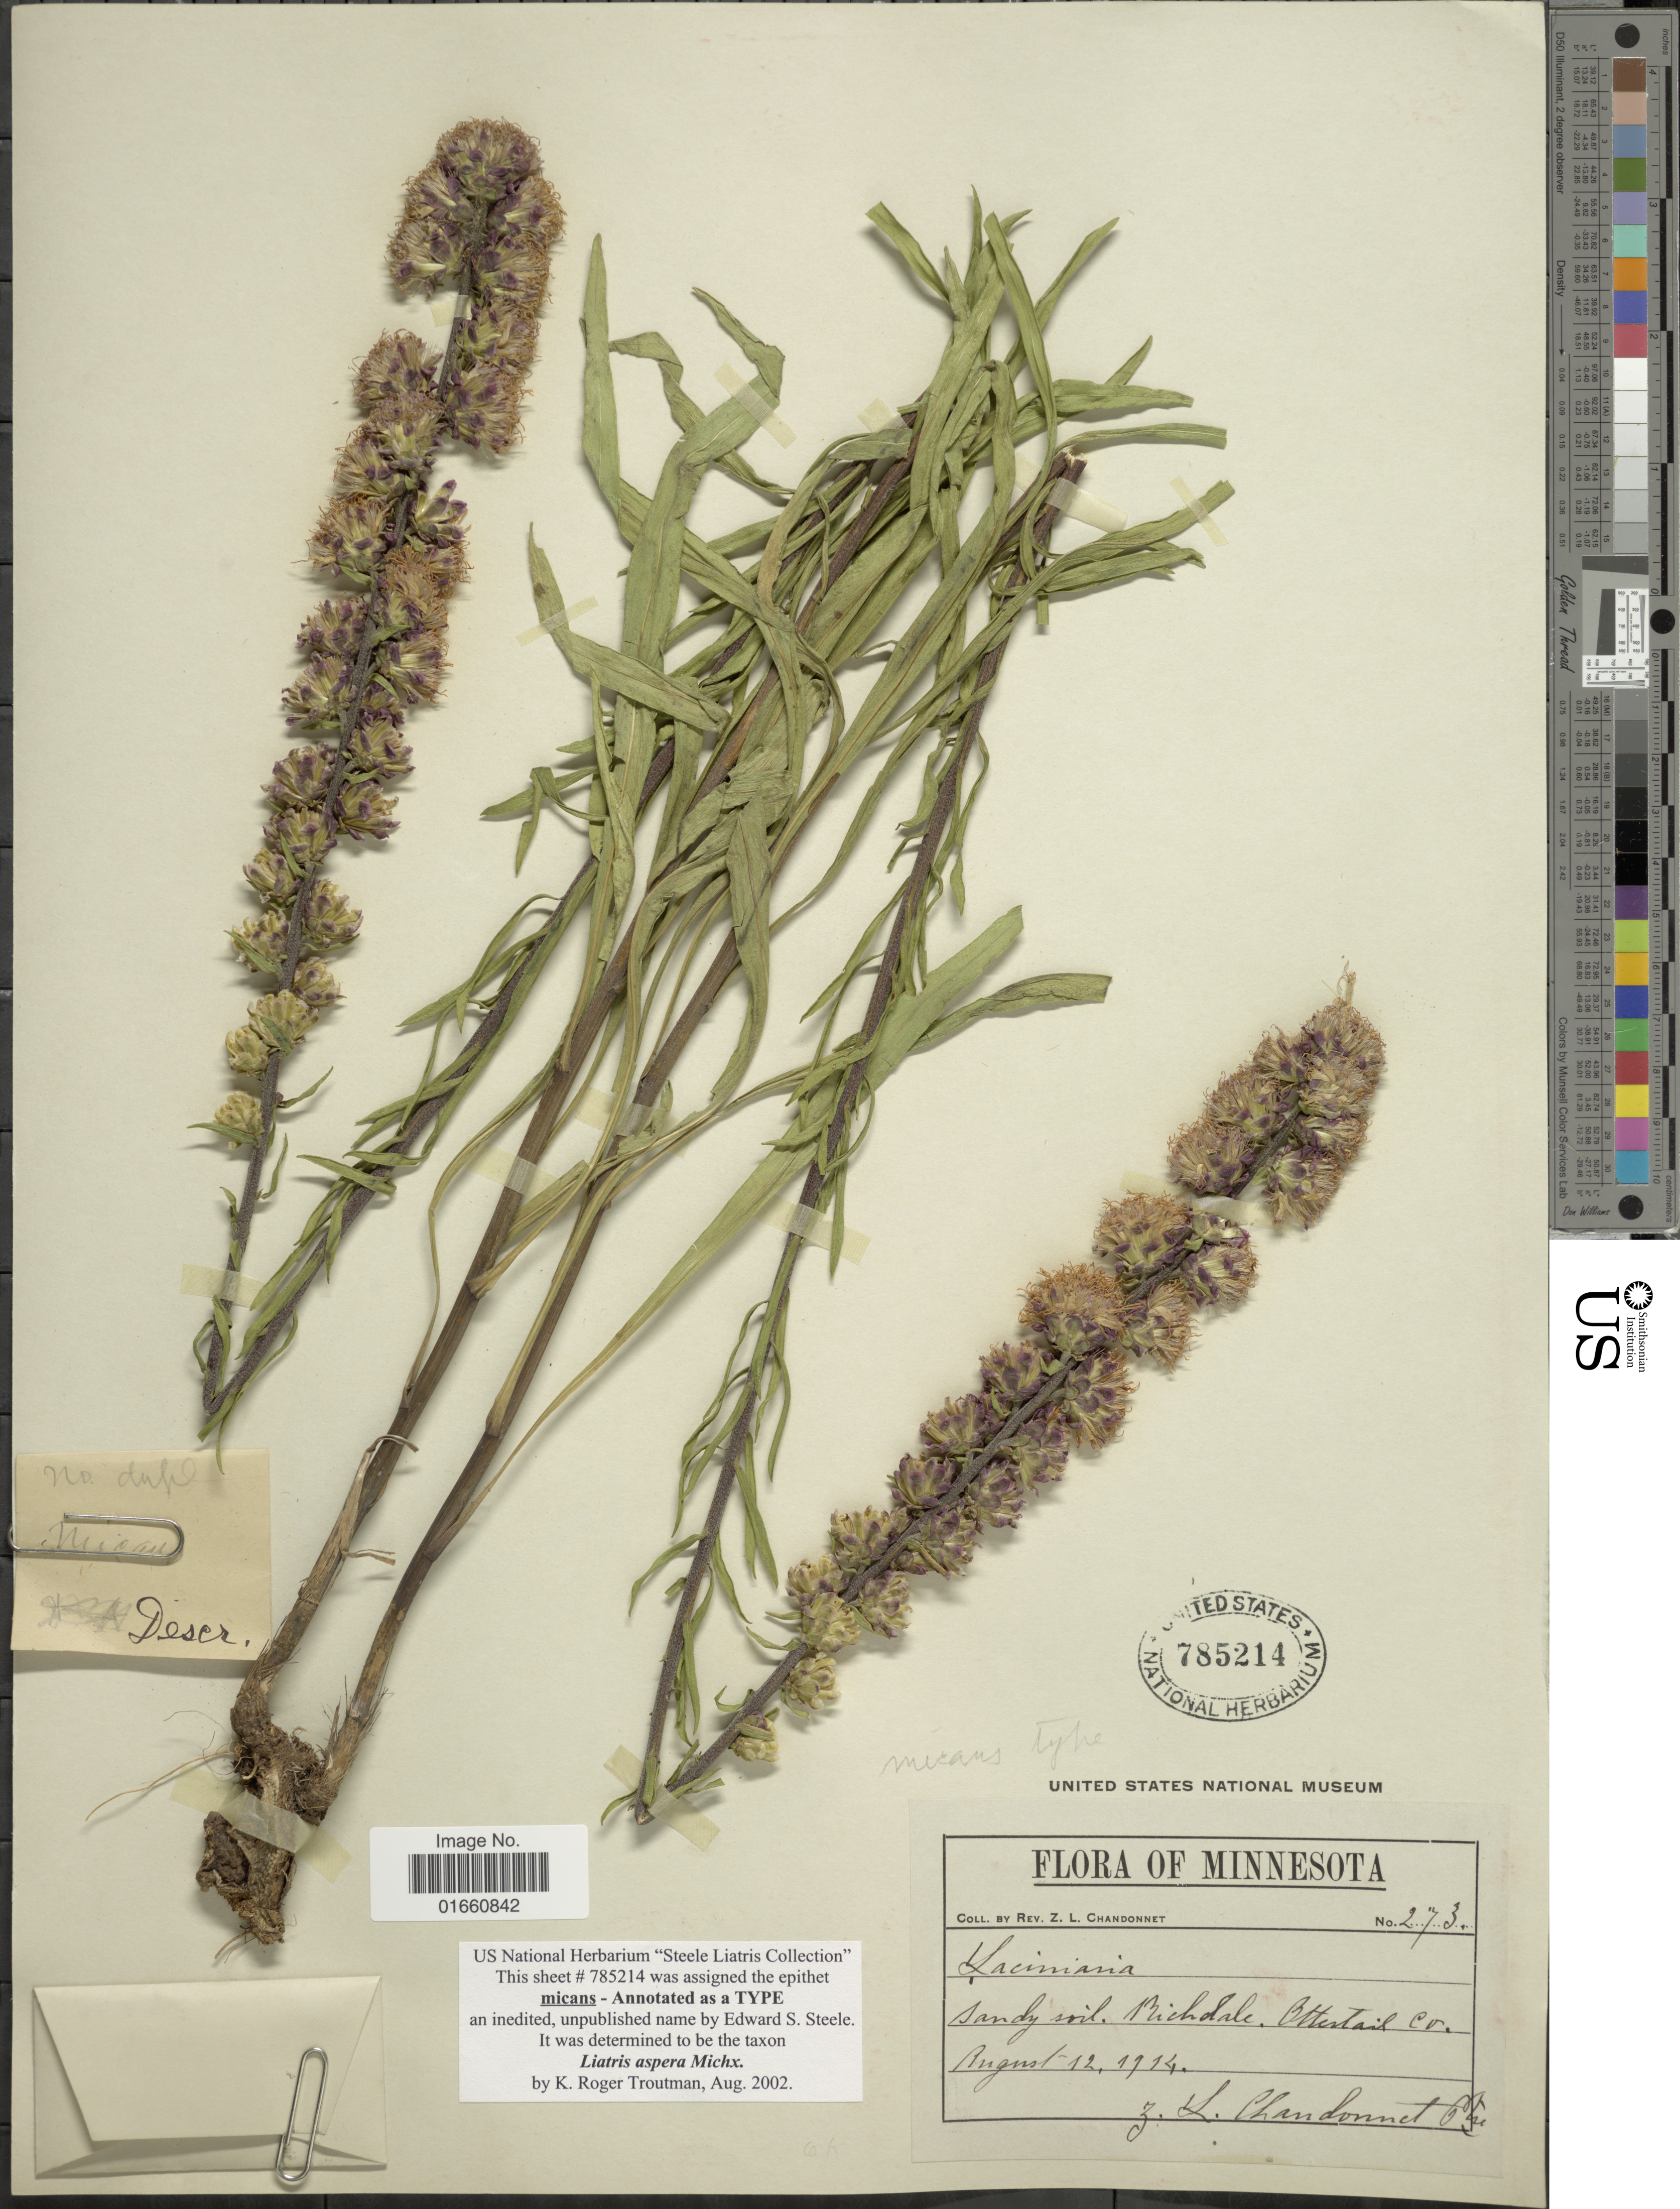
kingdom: Plantae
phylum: Tracheophyta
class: Magnoliopsida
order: Asterales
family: Asteraceae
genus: Liatris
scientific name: Liatris aspera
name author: Michx.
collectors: Z. Chandonnet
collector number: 273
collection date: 1914-08-12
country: United States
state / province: Minnesota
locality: Richdale, Otter tail Co.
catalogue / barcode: US 185214